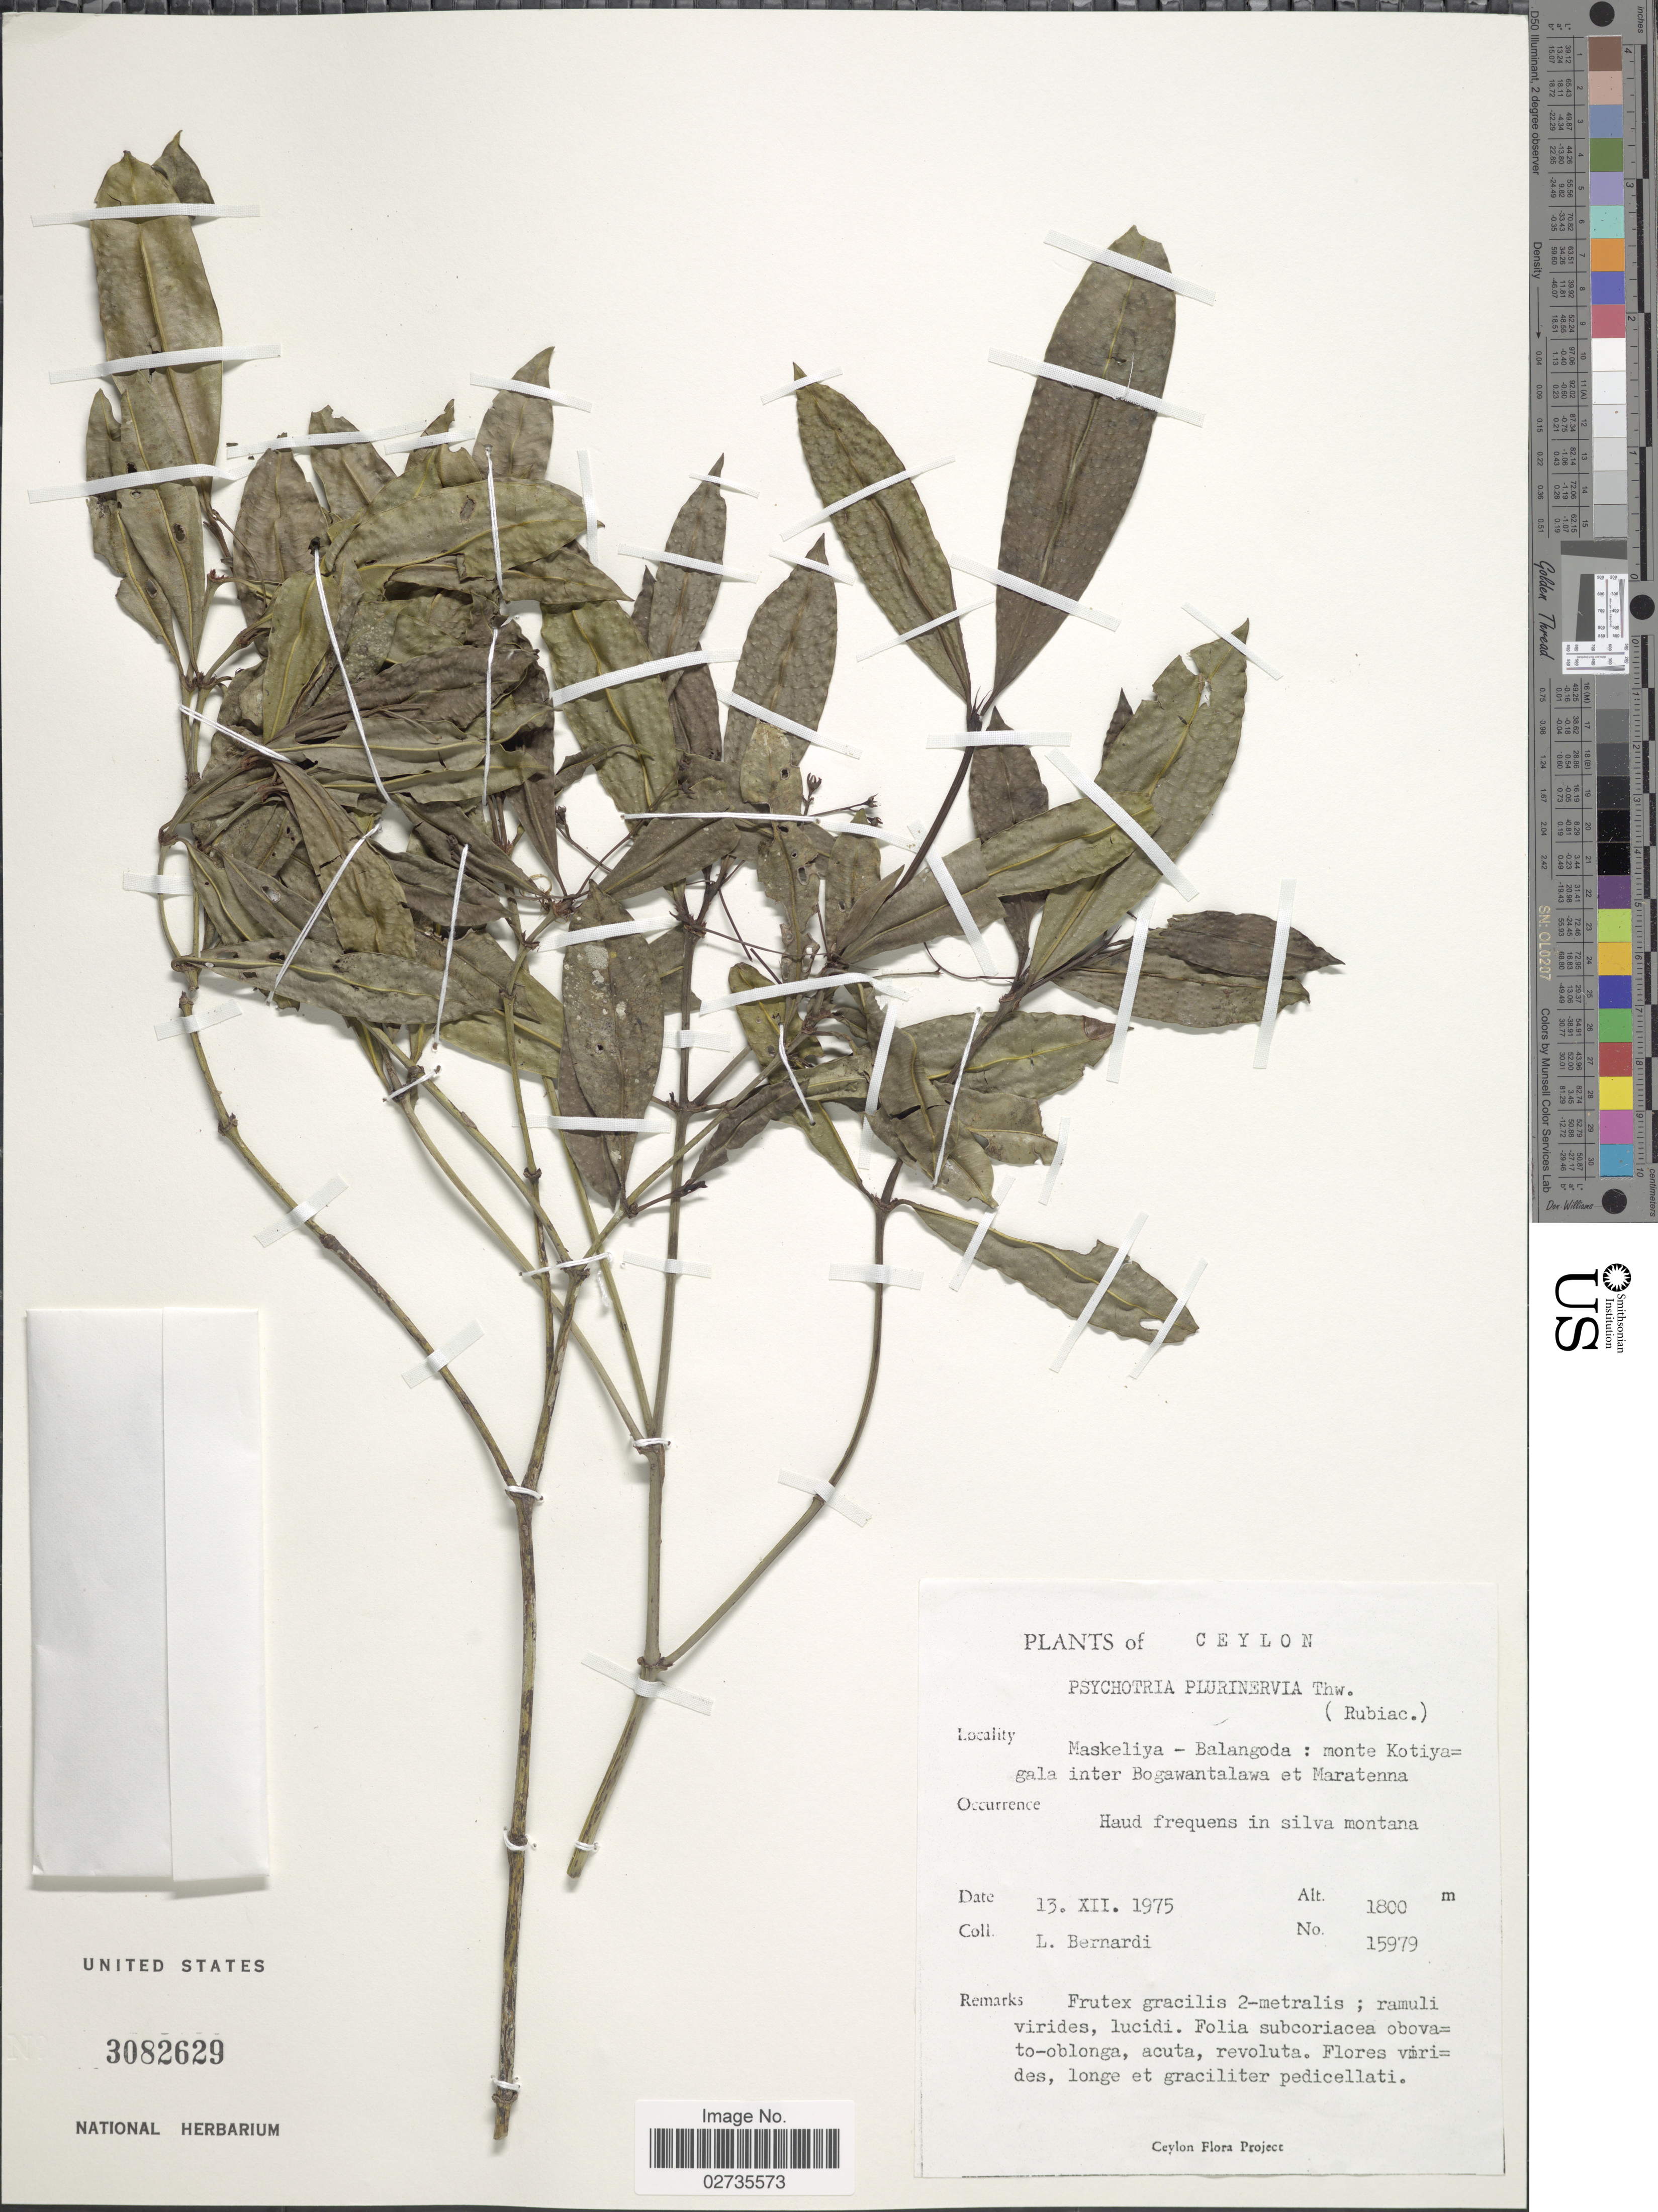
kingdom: Plantae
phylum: Tracheophyta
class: Magnoliopsida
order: Gentianales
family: Rubiaceae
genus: Psychotria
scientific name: Psychotria plurivenia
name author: Thwaites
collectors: L. Bernardi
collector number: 15979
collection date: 1975-12-13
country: Sri Lanka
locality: Ceylon. Maskeliya-Balangoda: monte Kotiyagala inter Bogawantalawa et Maratenna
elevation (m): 1800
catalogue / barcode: US 3082629